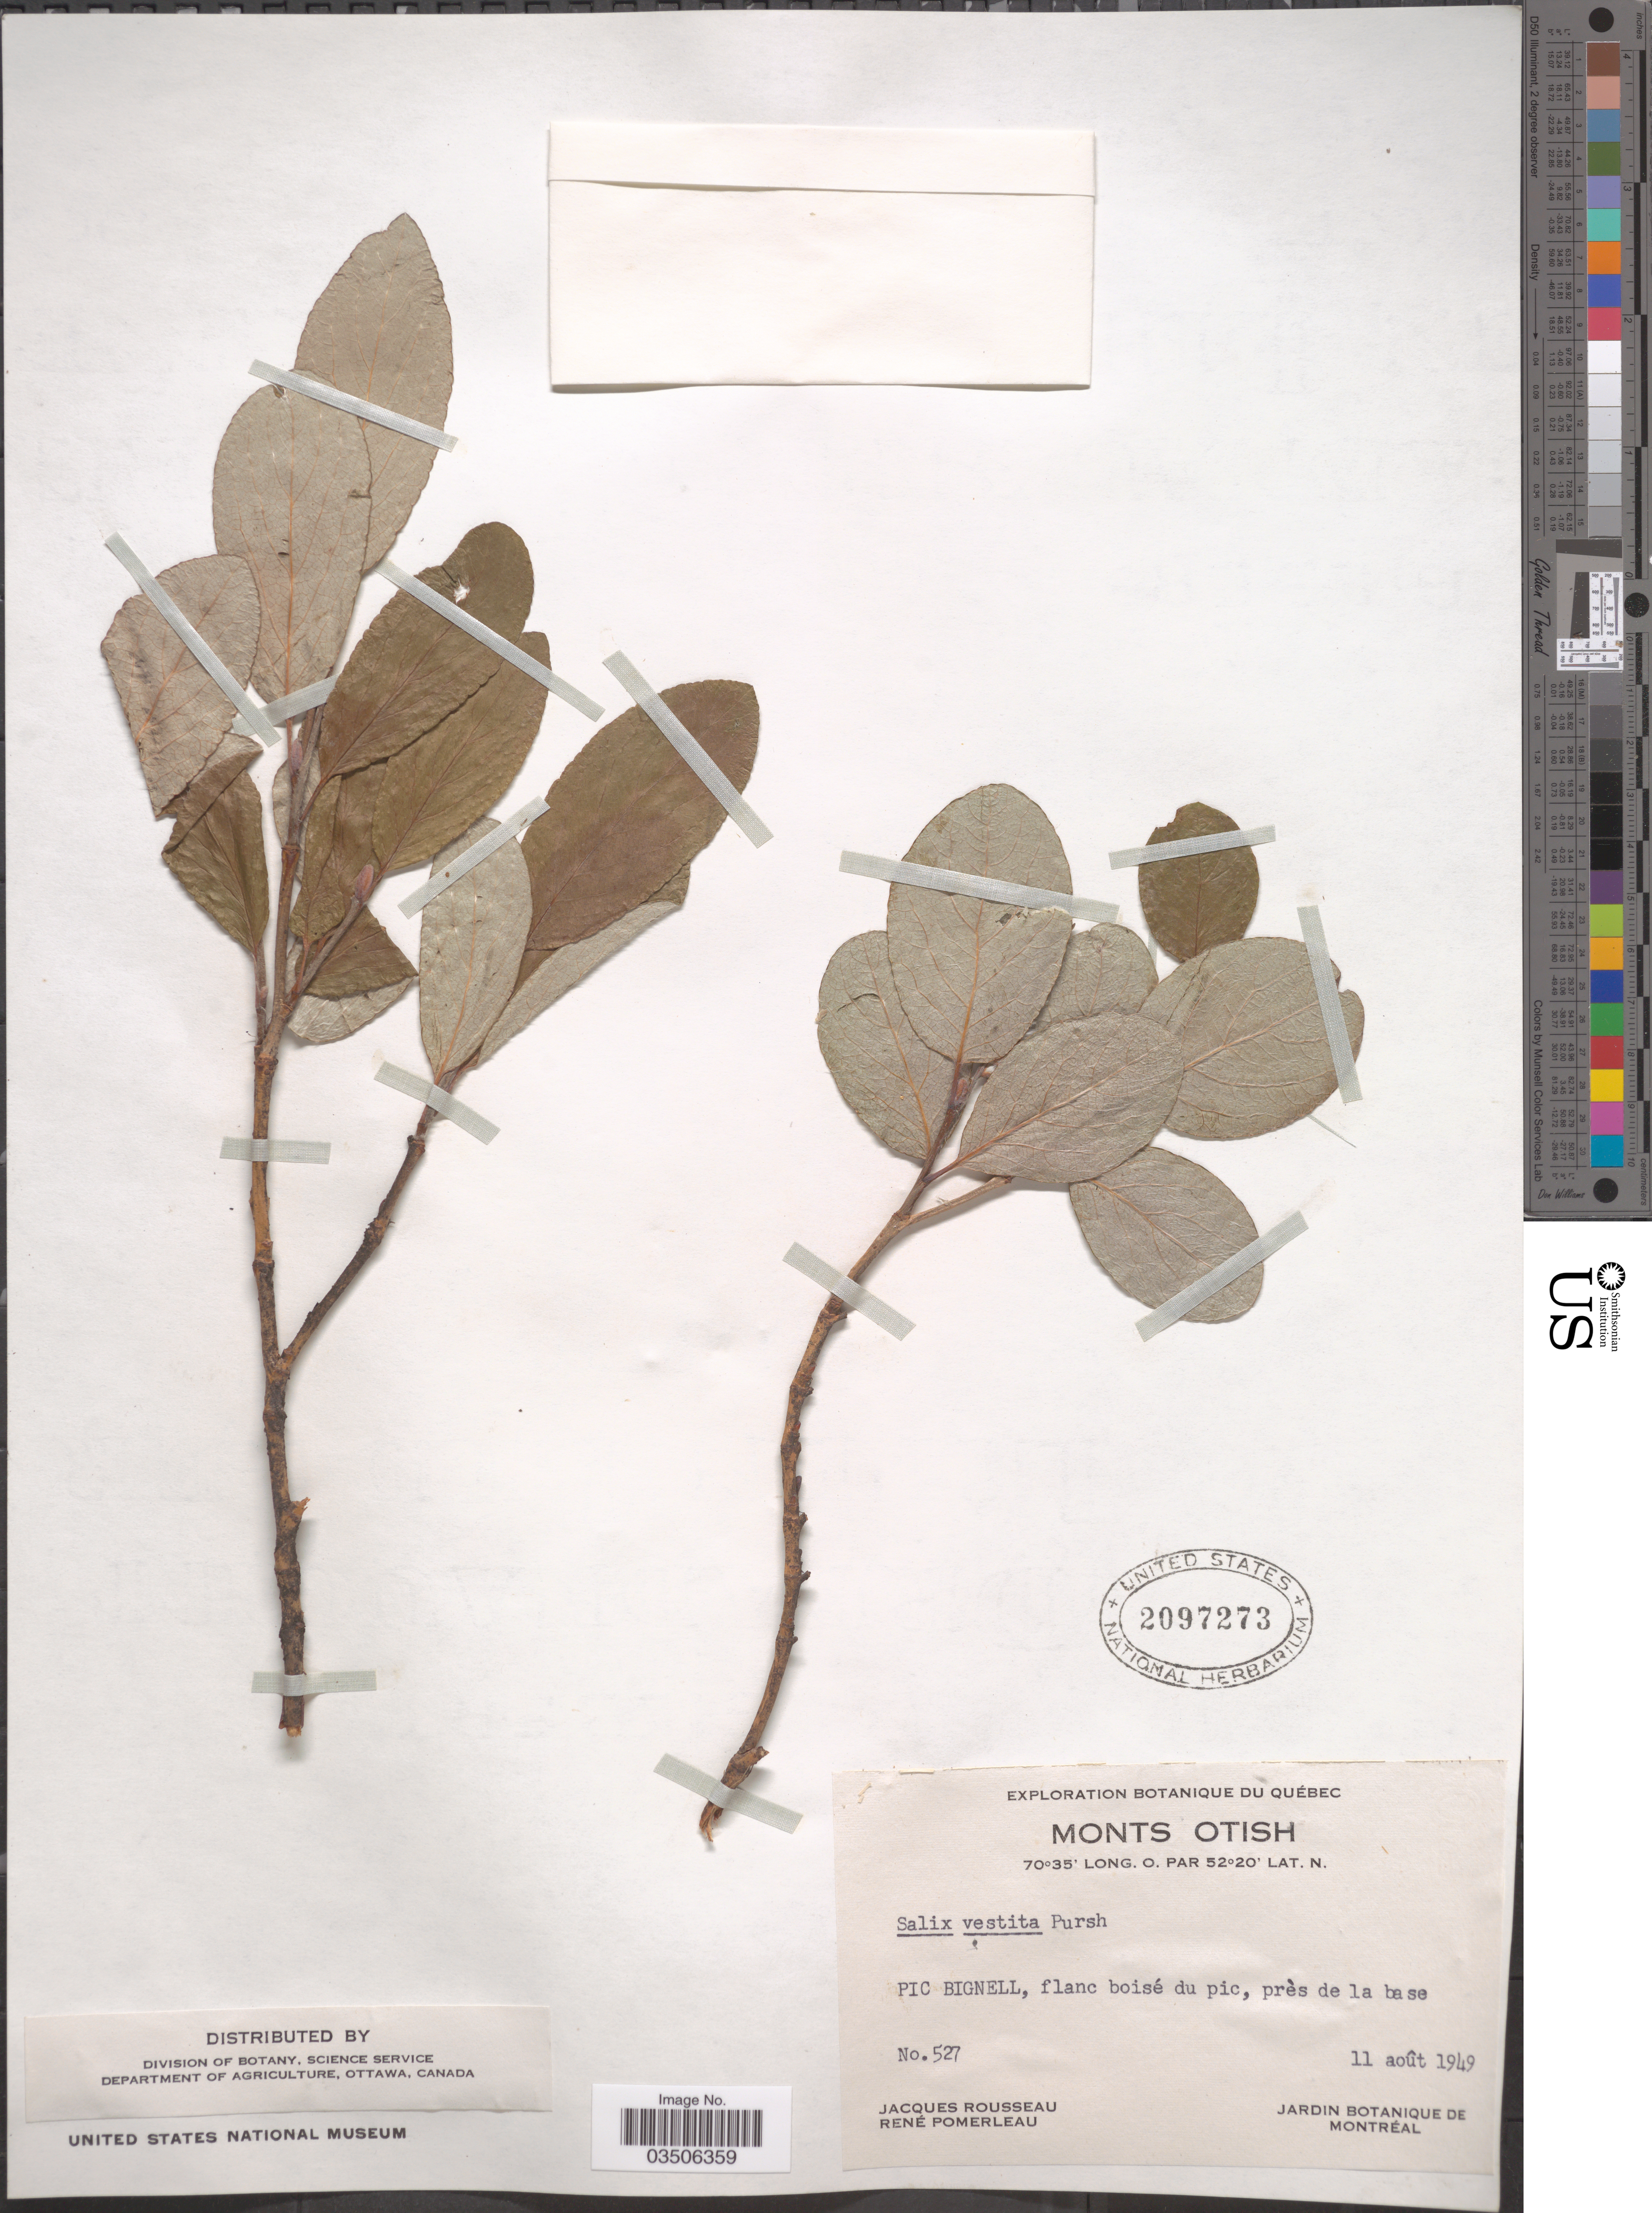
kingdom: Plantae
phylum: Tracheophyta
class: Magnoliopsida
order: Malpighiales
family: Salicaceae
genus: Salix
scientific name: Salix vestita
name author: Pursh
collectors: J. Rousseau & R. Pomerleau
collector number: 527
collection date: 1949-08-11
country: Canada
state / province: Quebec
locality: Monts Otish. Pic Bignell, flanc boisé du pic, près de la base.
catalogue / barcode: US 2097273